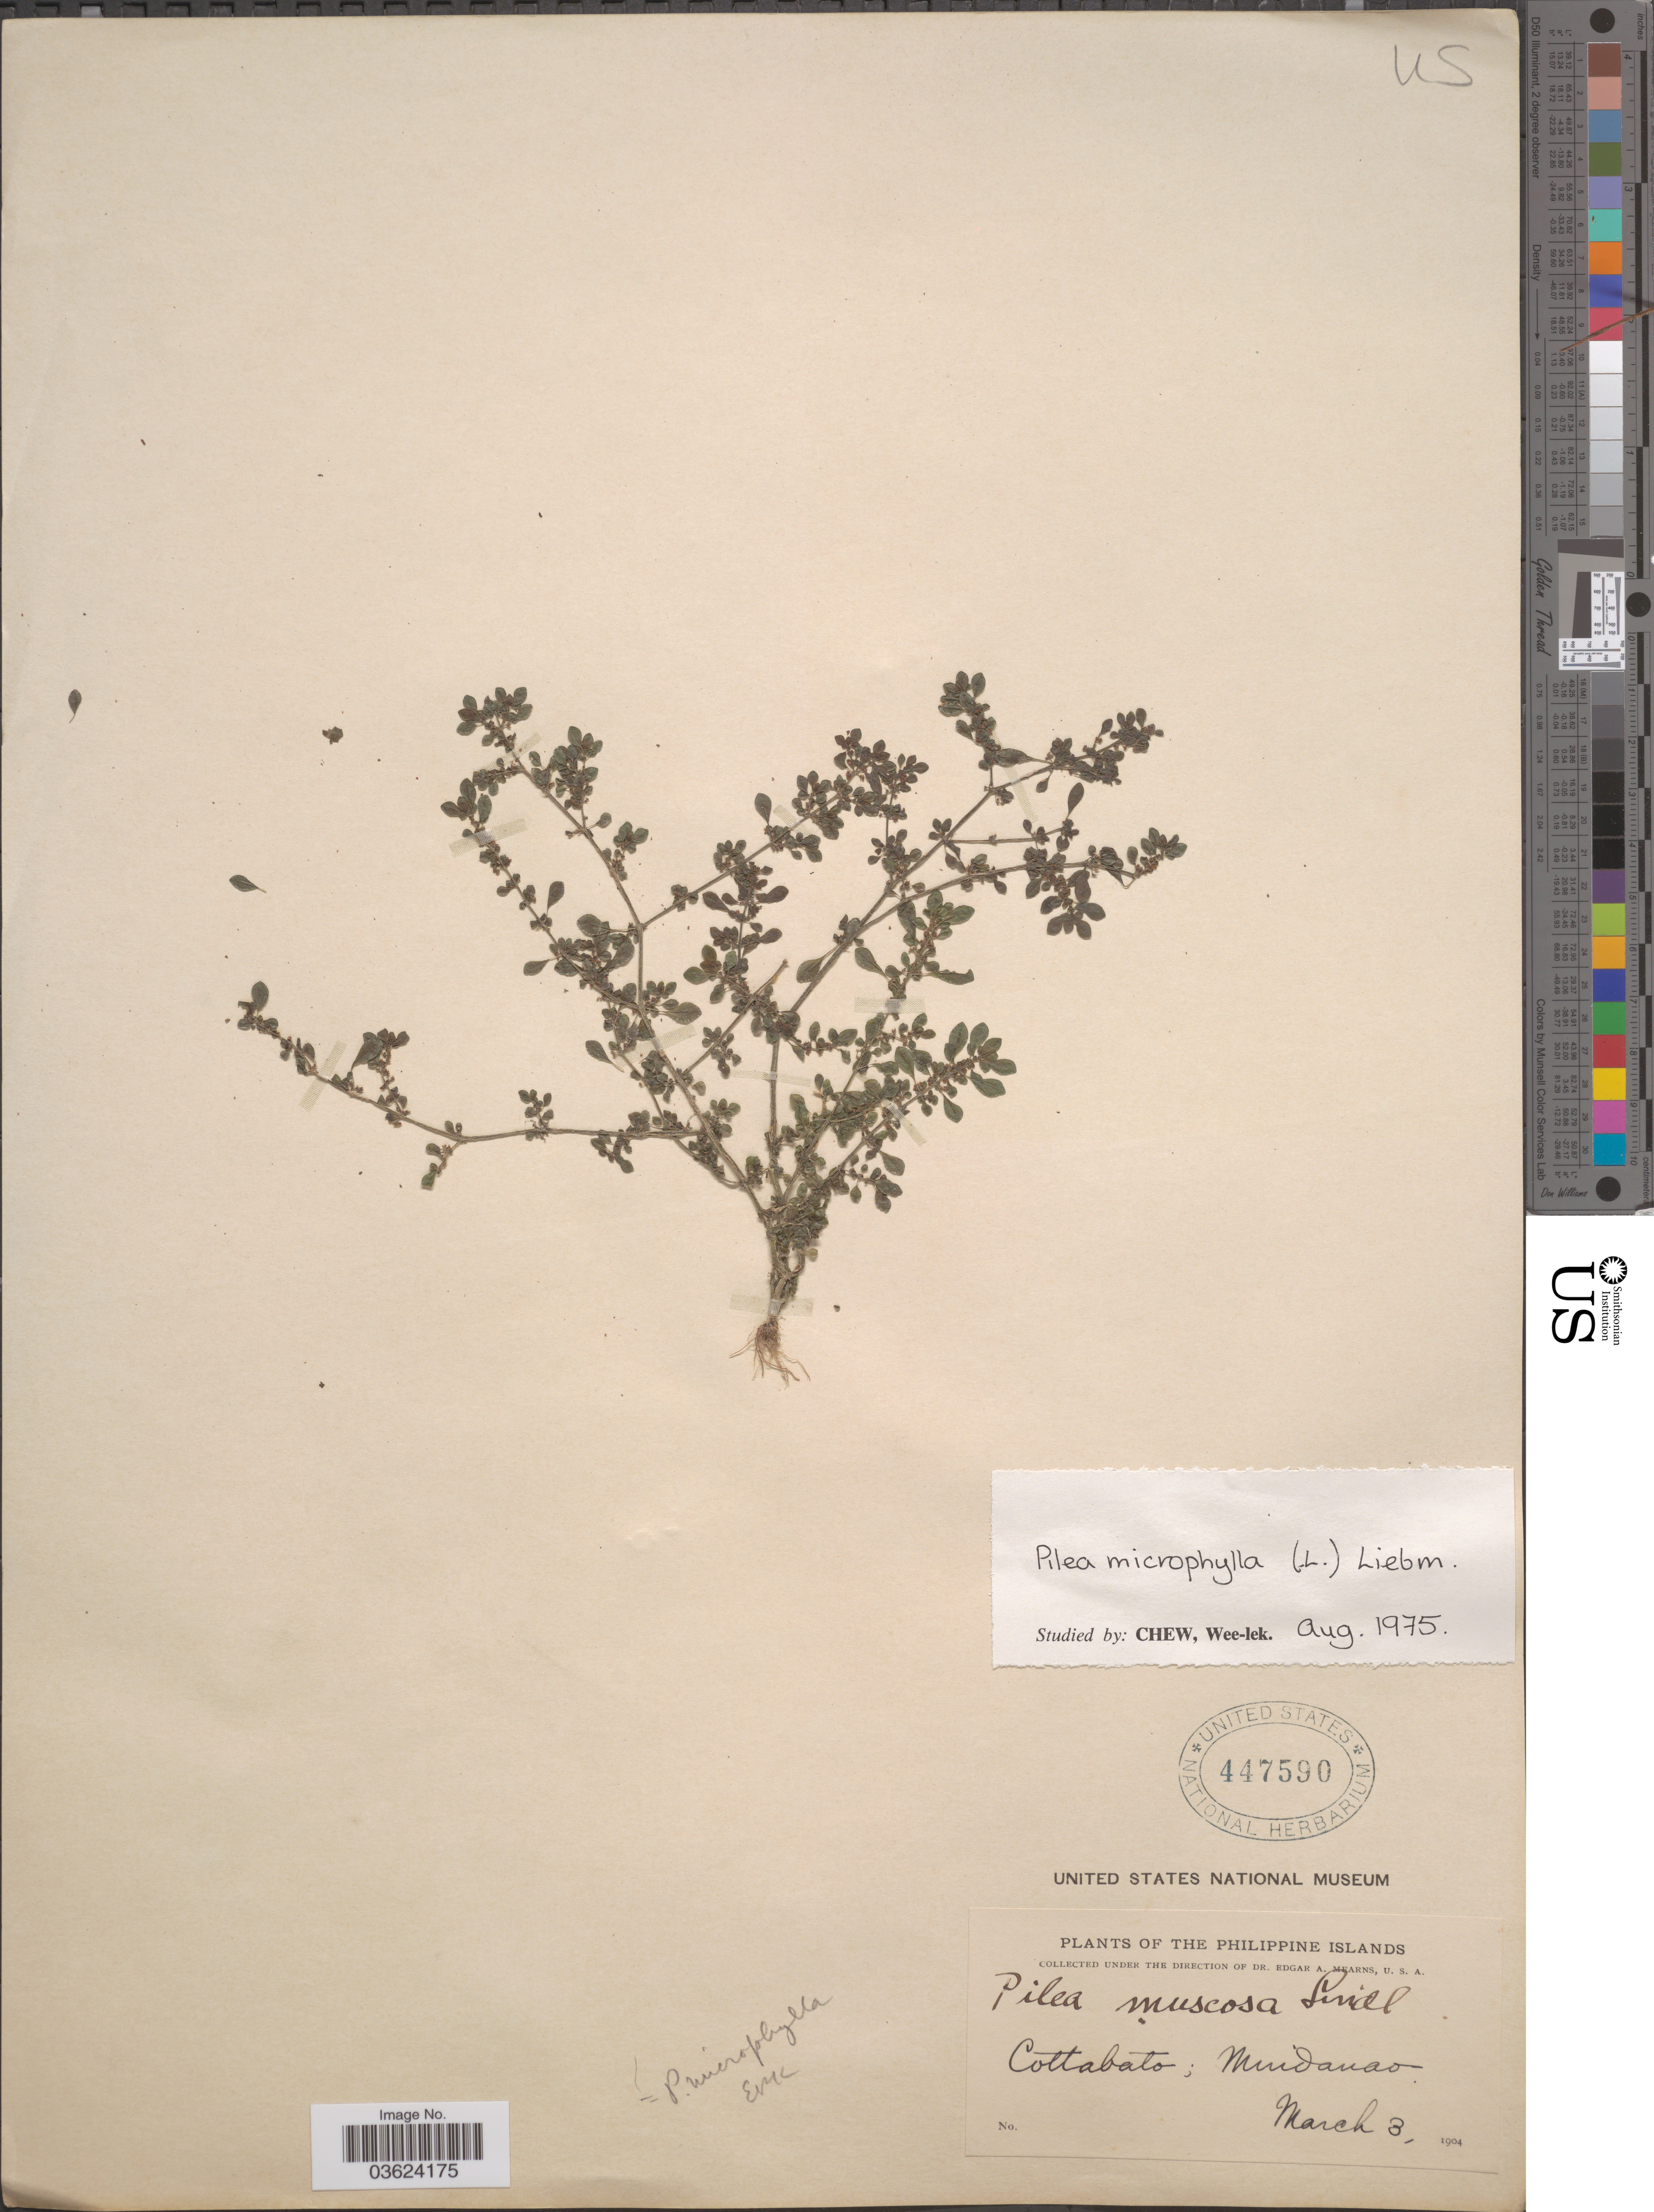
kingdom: Plantae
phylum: Tracheophyta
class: Magnoliopsida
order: Rosales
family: Urticaceae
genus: Pilea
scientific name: Pilea microphylla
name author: (L.) Liebm.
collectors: E. A. Mearns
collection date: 1904-03-03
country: Philippines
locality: Philippine Islands. Cottabato; Mindanao.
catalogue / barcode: US 447590